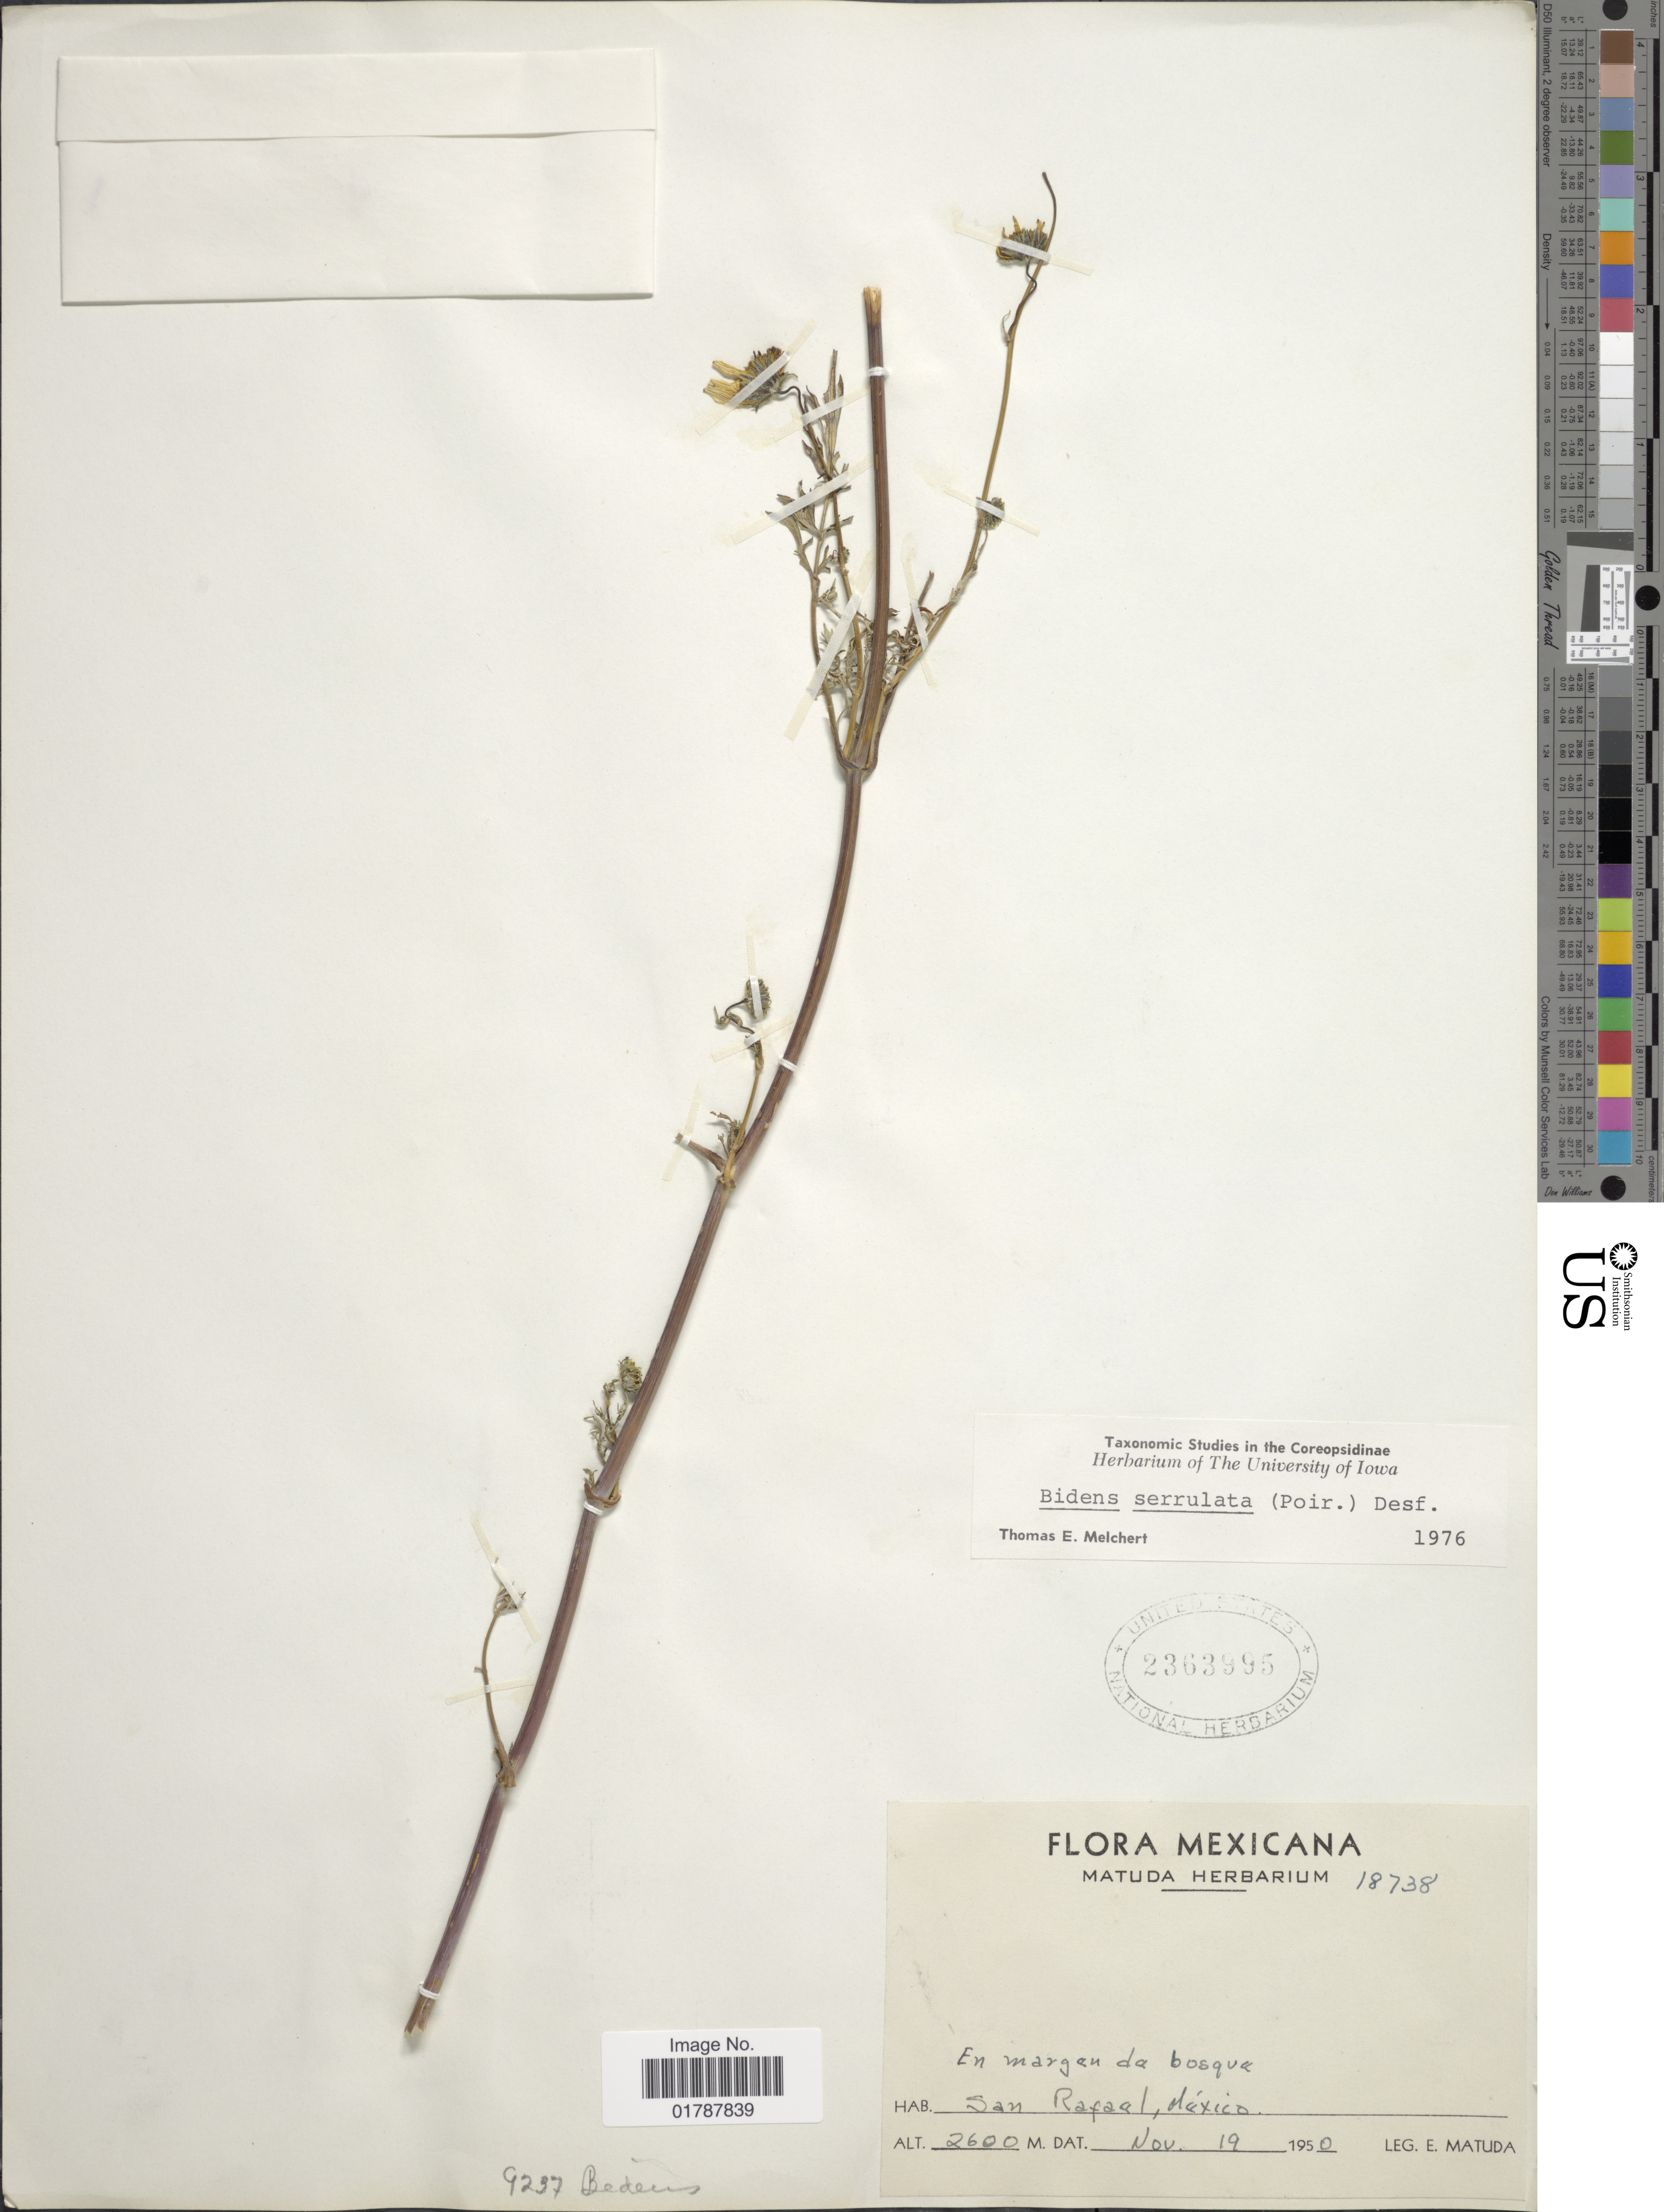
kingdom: Plantae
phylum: Tracheophyta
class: Magnoliopsida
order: Asterales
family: Asteraceae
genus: Bidens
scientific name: Bidens serrulata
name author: (Poir.) Desf.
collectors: E. Matuda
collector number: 18738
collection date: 1950-11-19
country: Mexico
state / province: México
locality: En margen da bosque, San Rafael, Mexico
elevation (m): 2600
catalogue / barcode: US 2363995